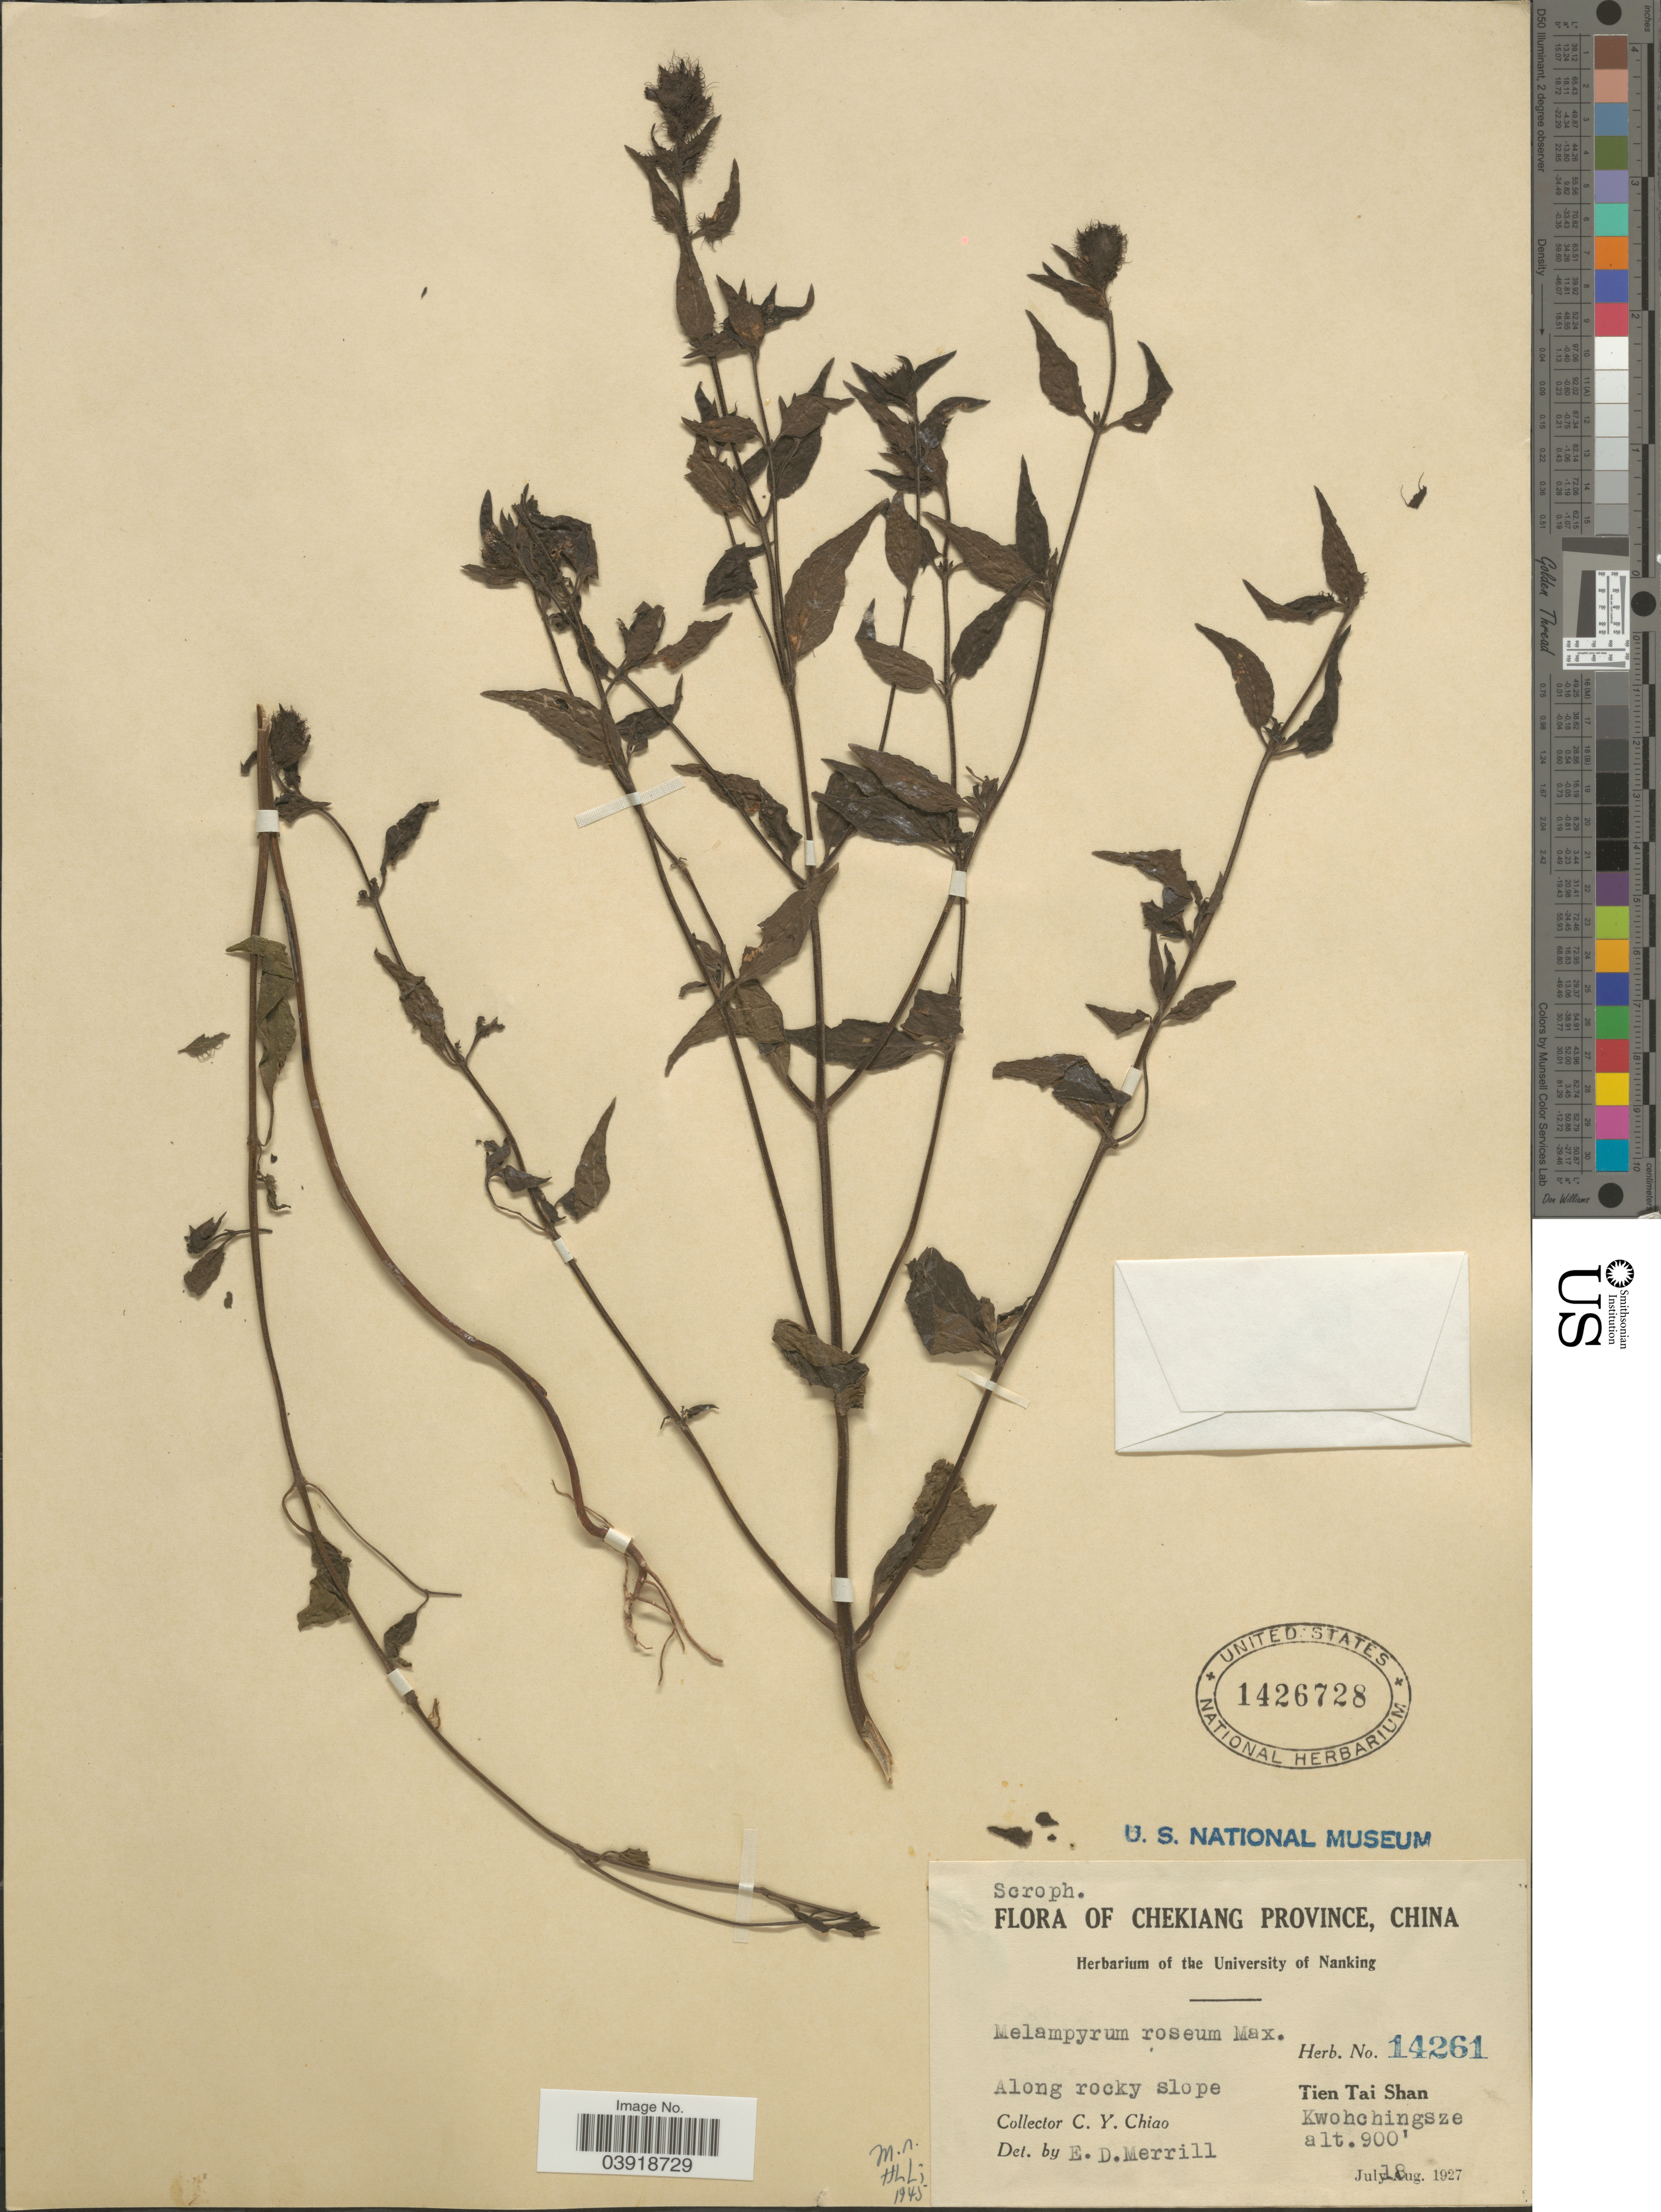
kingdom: Plantae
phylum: Tracheophyta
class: Magnoliopsida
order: Lamiales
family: Orobanchaceae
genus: Melampyrum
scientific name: Melampyrum roseum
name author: Maxim.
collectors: C. Y. Chiao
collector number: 14261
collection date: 1927-07-18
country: China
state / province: Zhejiang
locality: Chekiang Province. Along rocky slope, Tien Tai Shan. Kwohchingsze.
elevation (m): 274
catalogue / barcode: US 1426728